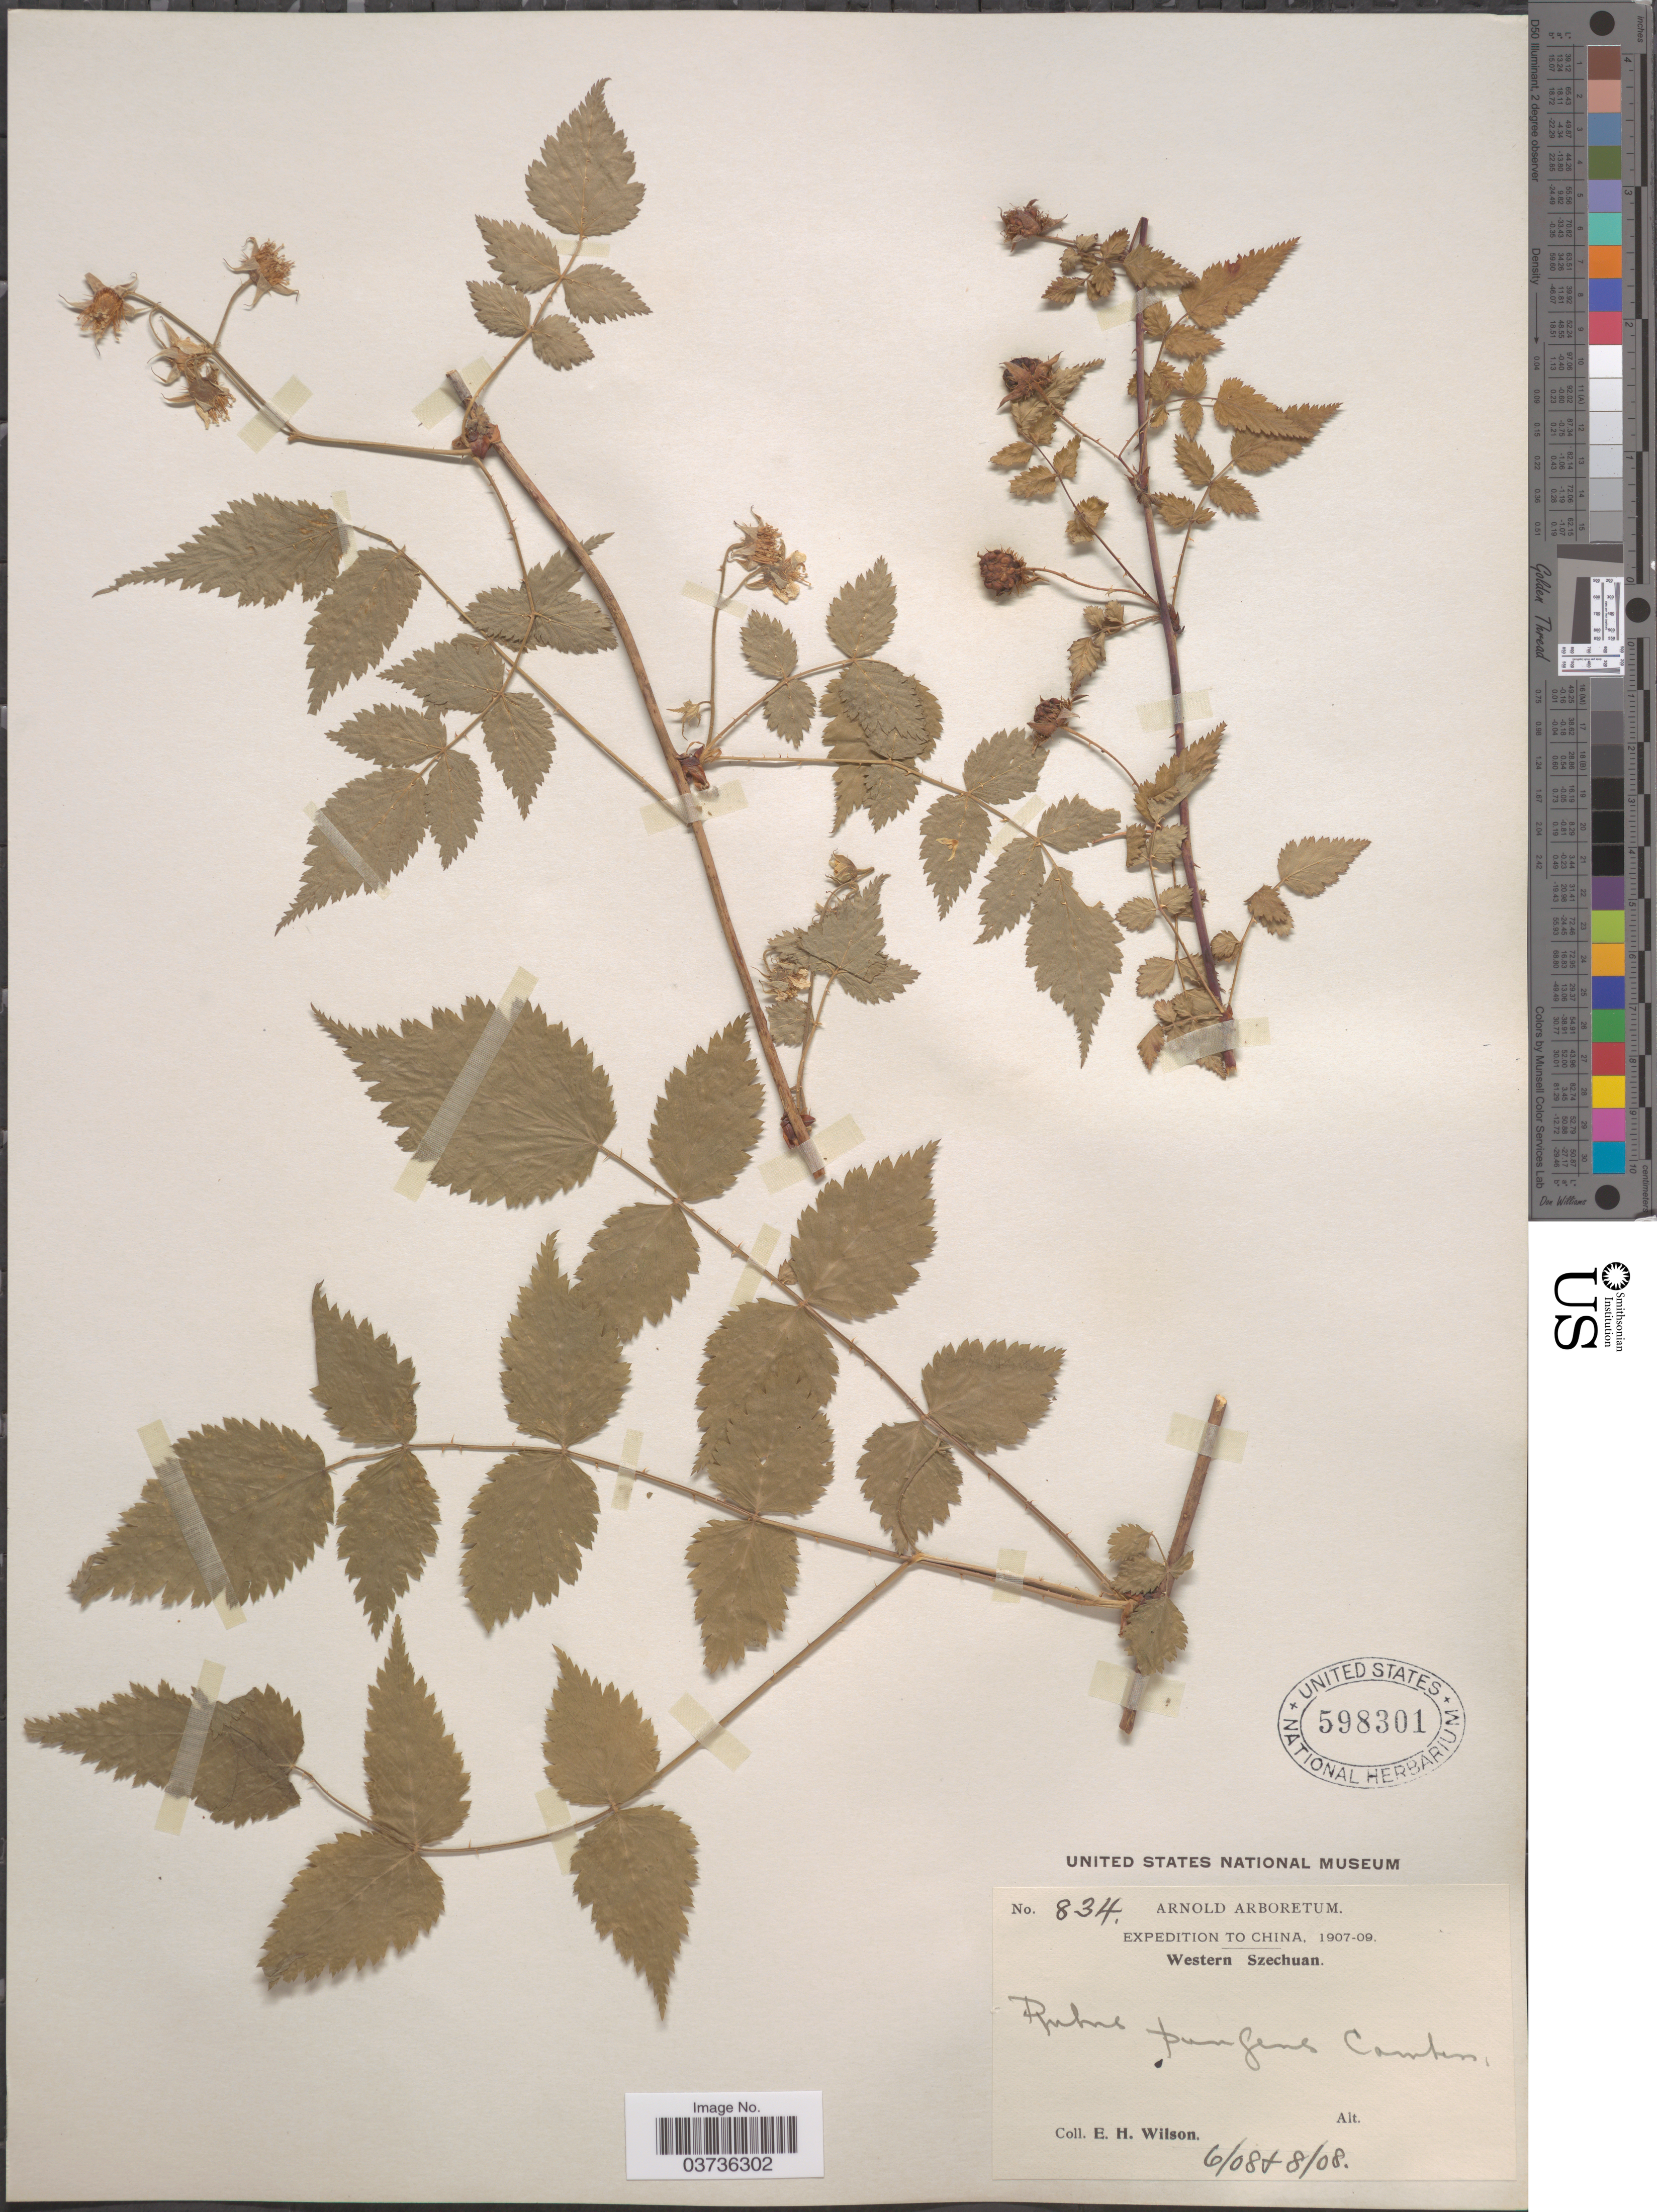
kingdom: Plantae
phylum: Tracheophyta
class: Magnoliopsida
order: Rosales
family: Rosaceae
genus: Rubus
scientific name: Rubus pungens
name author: Cambess.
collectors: E. Wilson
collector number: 834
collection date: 1908-06/1908-08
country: China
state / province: Sichuan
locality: Western Szechuan.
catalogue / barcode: US 598301